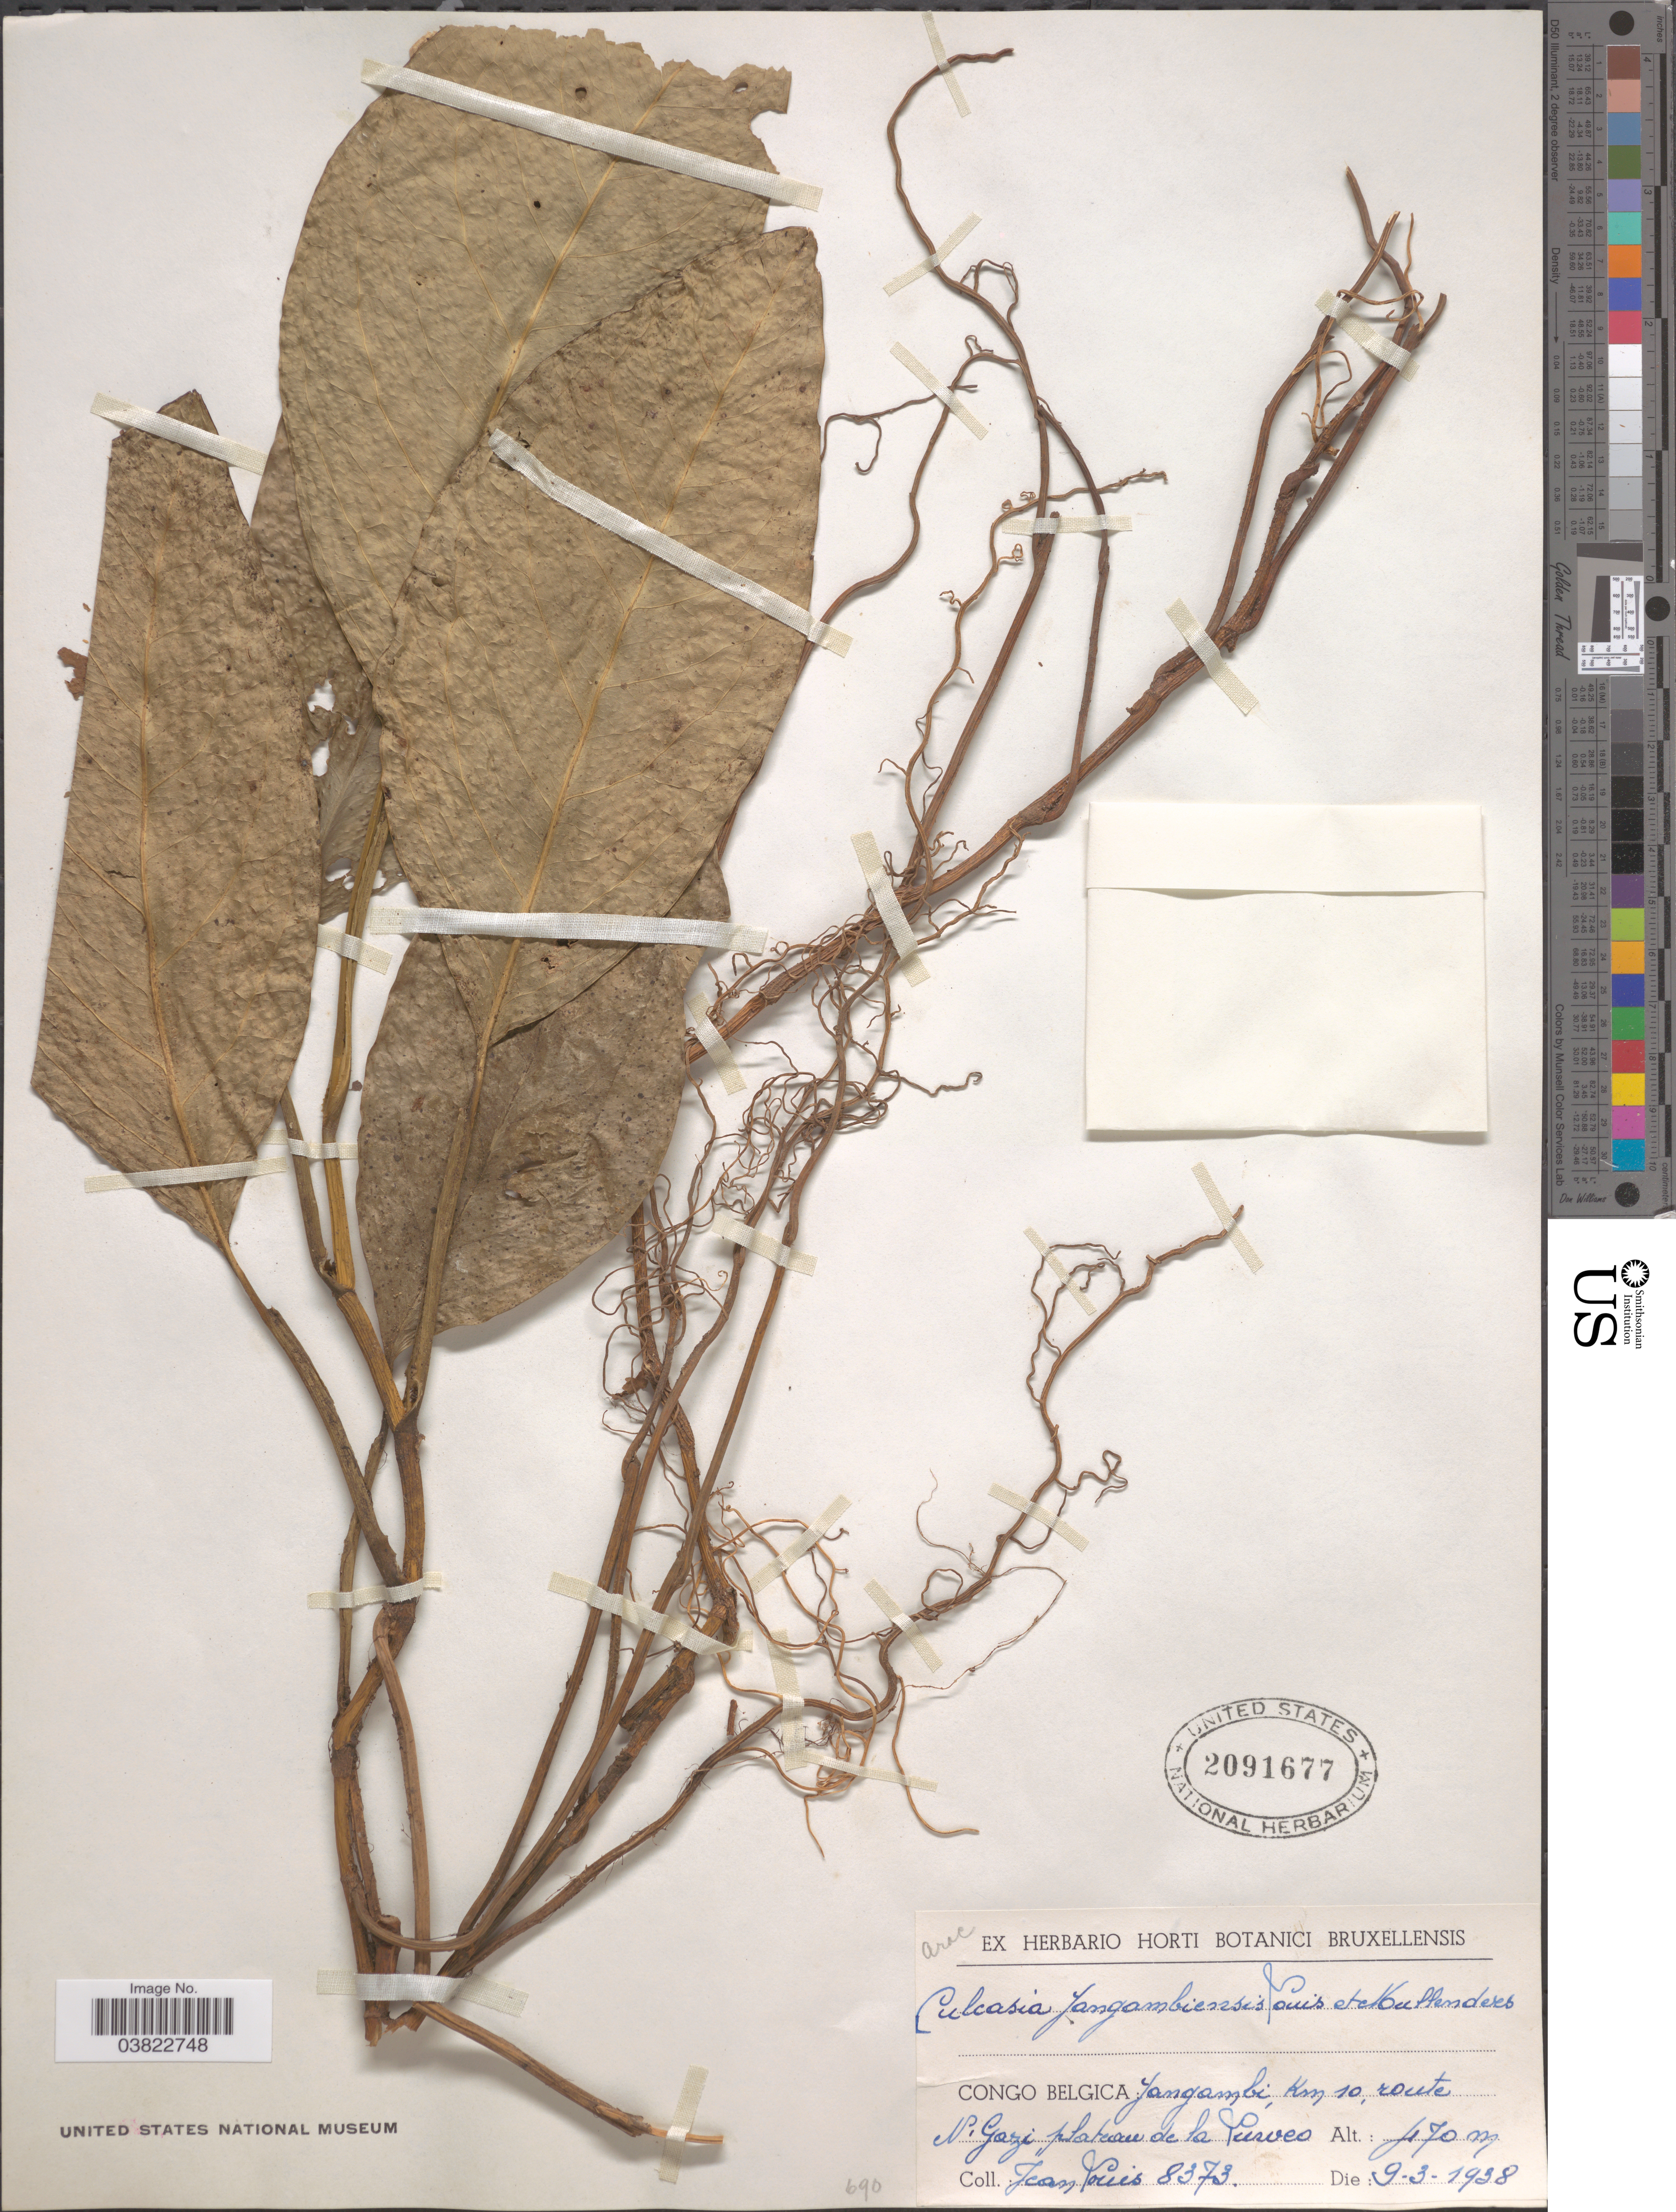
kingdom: Plantae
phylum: Tracheophyta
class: Liliopsida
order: Alismatales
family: Araceae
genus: Culcasia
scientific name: Culcasia yangambiensis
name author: Louis & Mullend.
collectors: J. Louis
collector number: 8373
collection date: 1938-03-09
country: Congo, Democratic Republic of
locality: Congo Belgica: Yangambi, Km 10, route N. Gazi, plateau de la Tuweo.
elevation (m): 470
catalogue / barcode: US 2091677